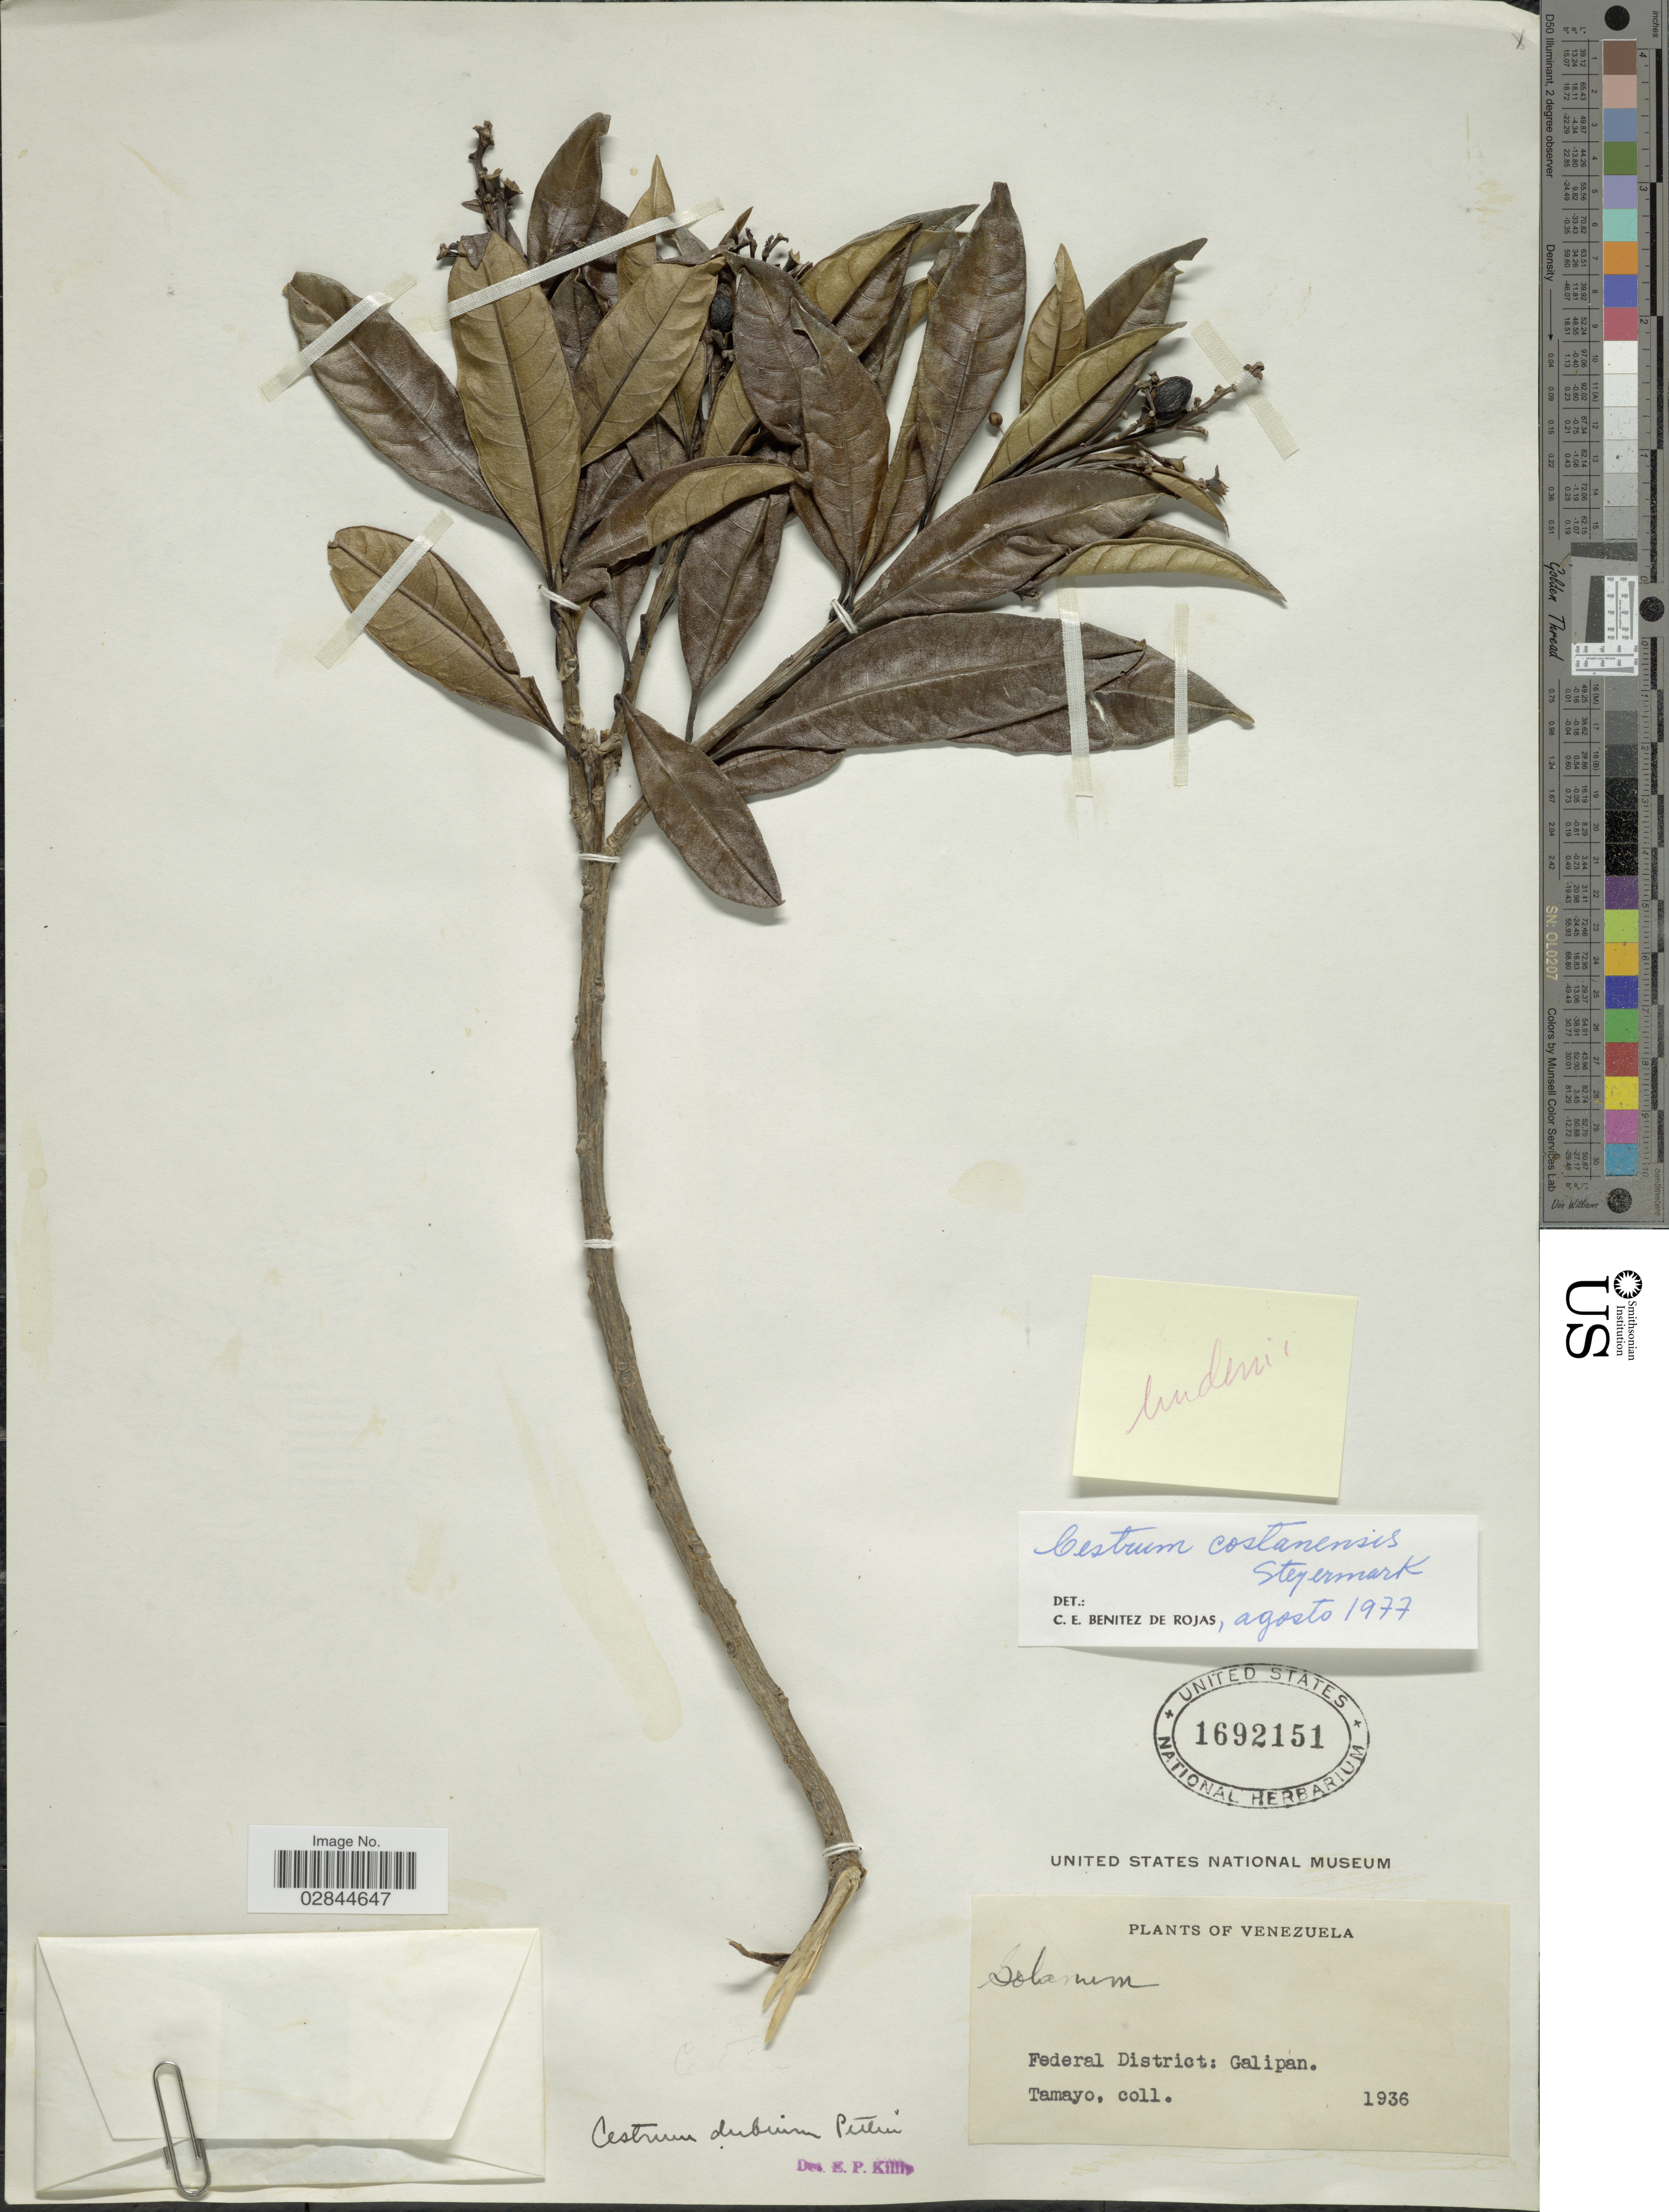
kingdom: Plantae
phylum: Tracheophyta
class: Magnoliopsida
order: Solanales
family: Solanaceae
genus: Cestrum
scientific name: Cestrum lindenii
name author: Dunal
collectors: -. Tamayo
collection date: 1936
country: Venezuela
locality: Federal District: Galipan.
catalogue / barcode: US 1692151